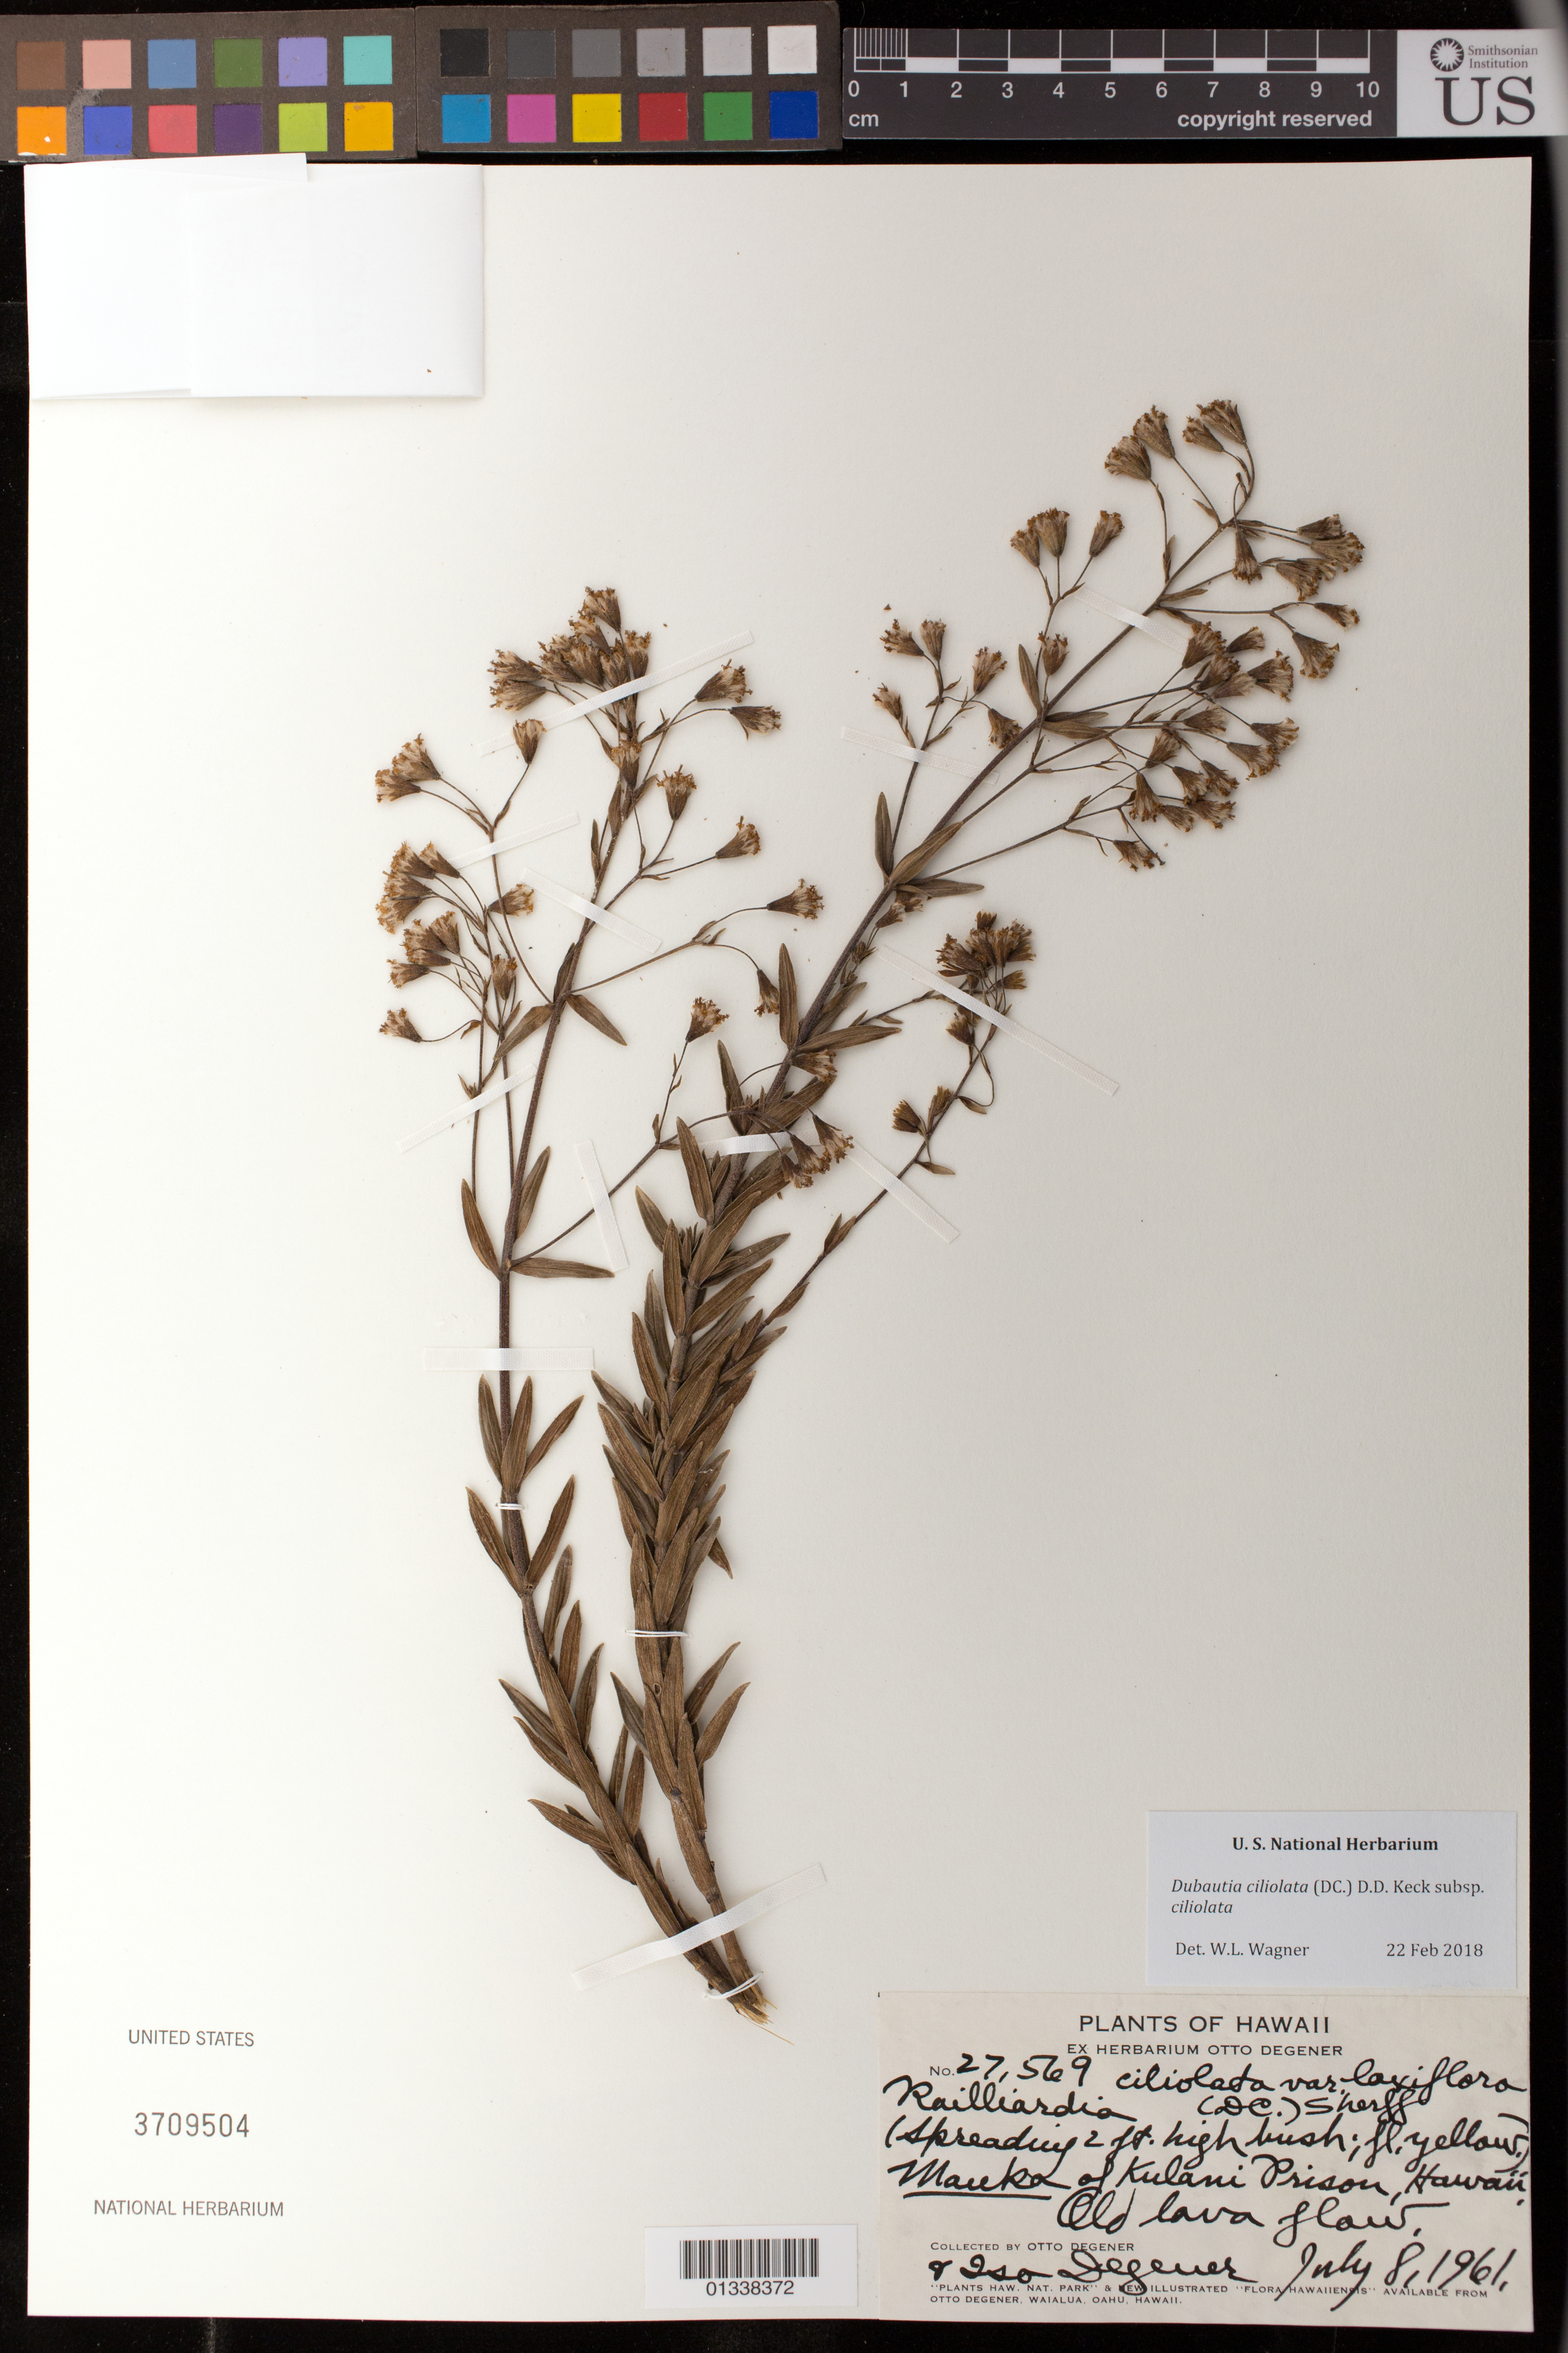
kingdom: Plantae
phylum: Tracheophyta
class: Magnoliopsida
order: Asterales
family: Asteraceae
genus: Dubautia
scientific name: Dubautia ciliolata subsp. ciliolata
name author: (DC.) D.D. Keck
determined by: Wagner, W. L., (BOT), Smithsonian Institution - National Museum of Natural History (UNITED STATES)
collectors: O. Degener & I. Degener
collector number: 27569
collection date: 1961-07-08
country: United States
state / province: Hawaii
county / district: Hawaii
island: Hawaii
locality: Mauka of Kulani Prison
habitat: Old lava flow.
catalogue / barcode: US 3709504